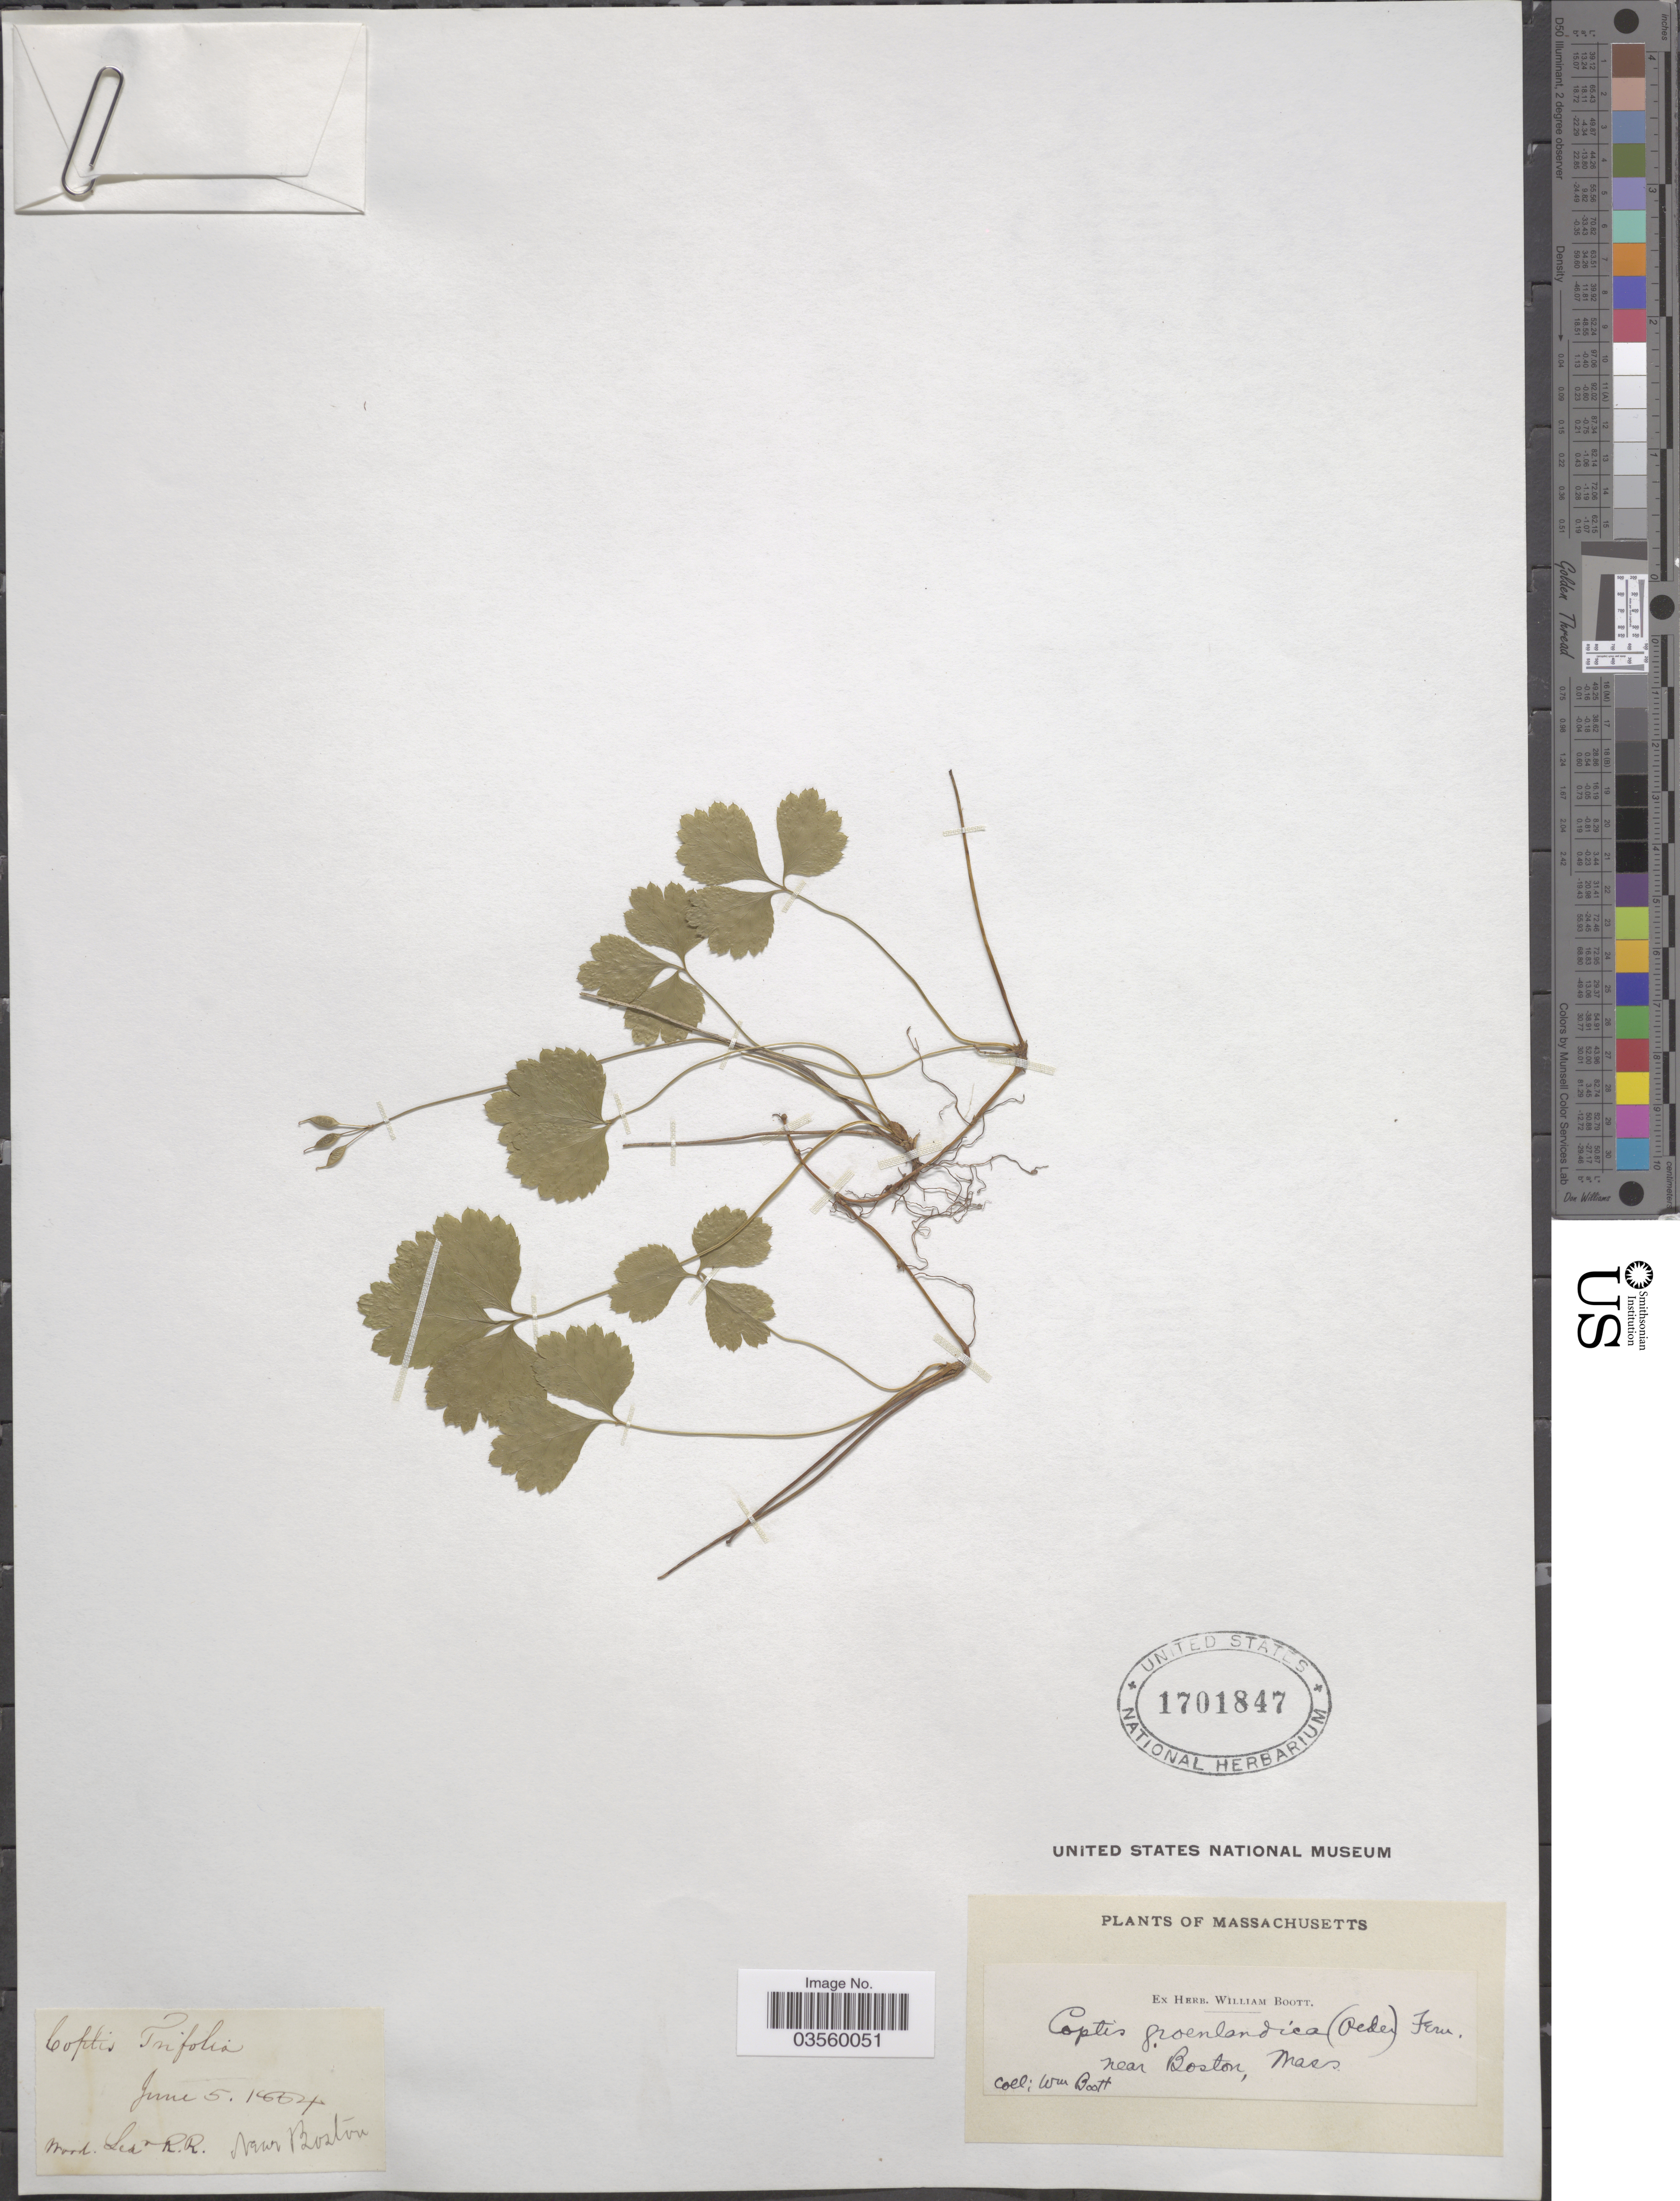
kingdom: Plantae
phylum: Tracheophyta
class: Magnoliopsida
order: Ranunculales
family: Ranunculaceae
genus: Coptis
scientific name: Coptis trifolia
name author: (L.) Salisb.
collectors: W. Boott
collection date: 1884-06-05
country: United States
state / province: Massachusetts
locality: Near Boston. Sea & R.R.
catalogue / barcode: US 1701847